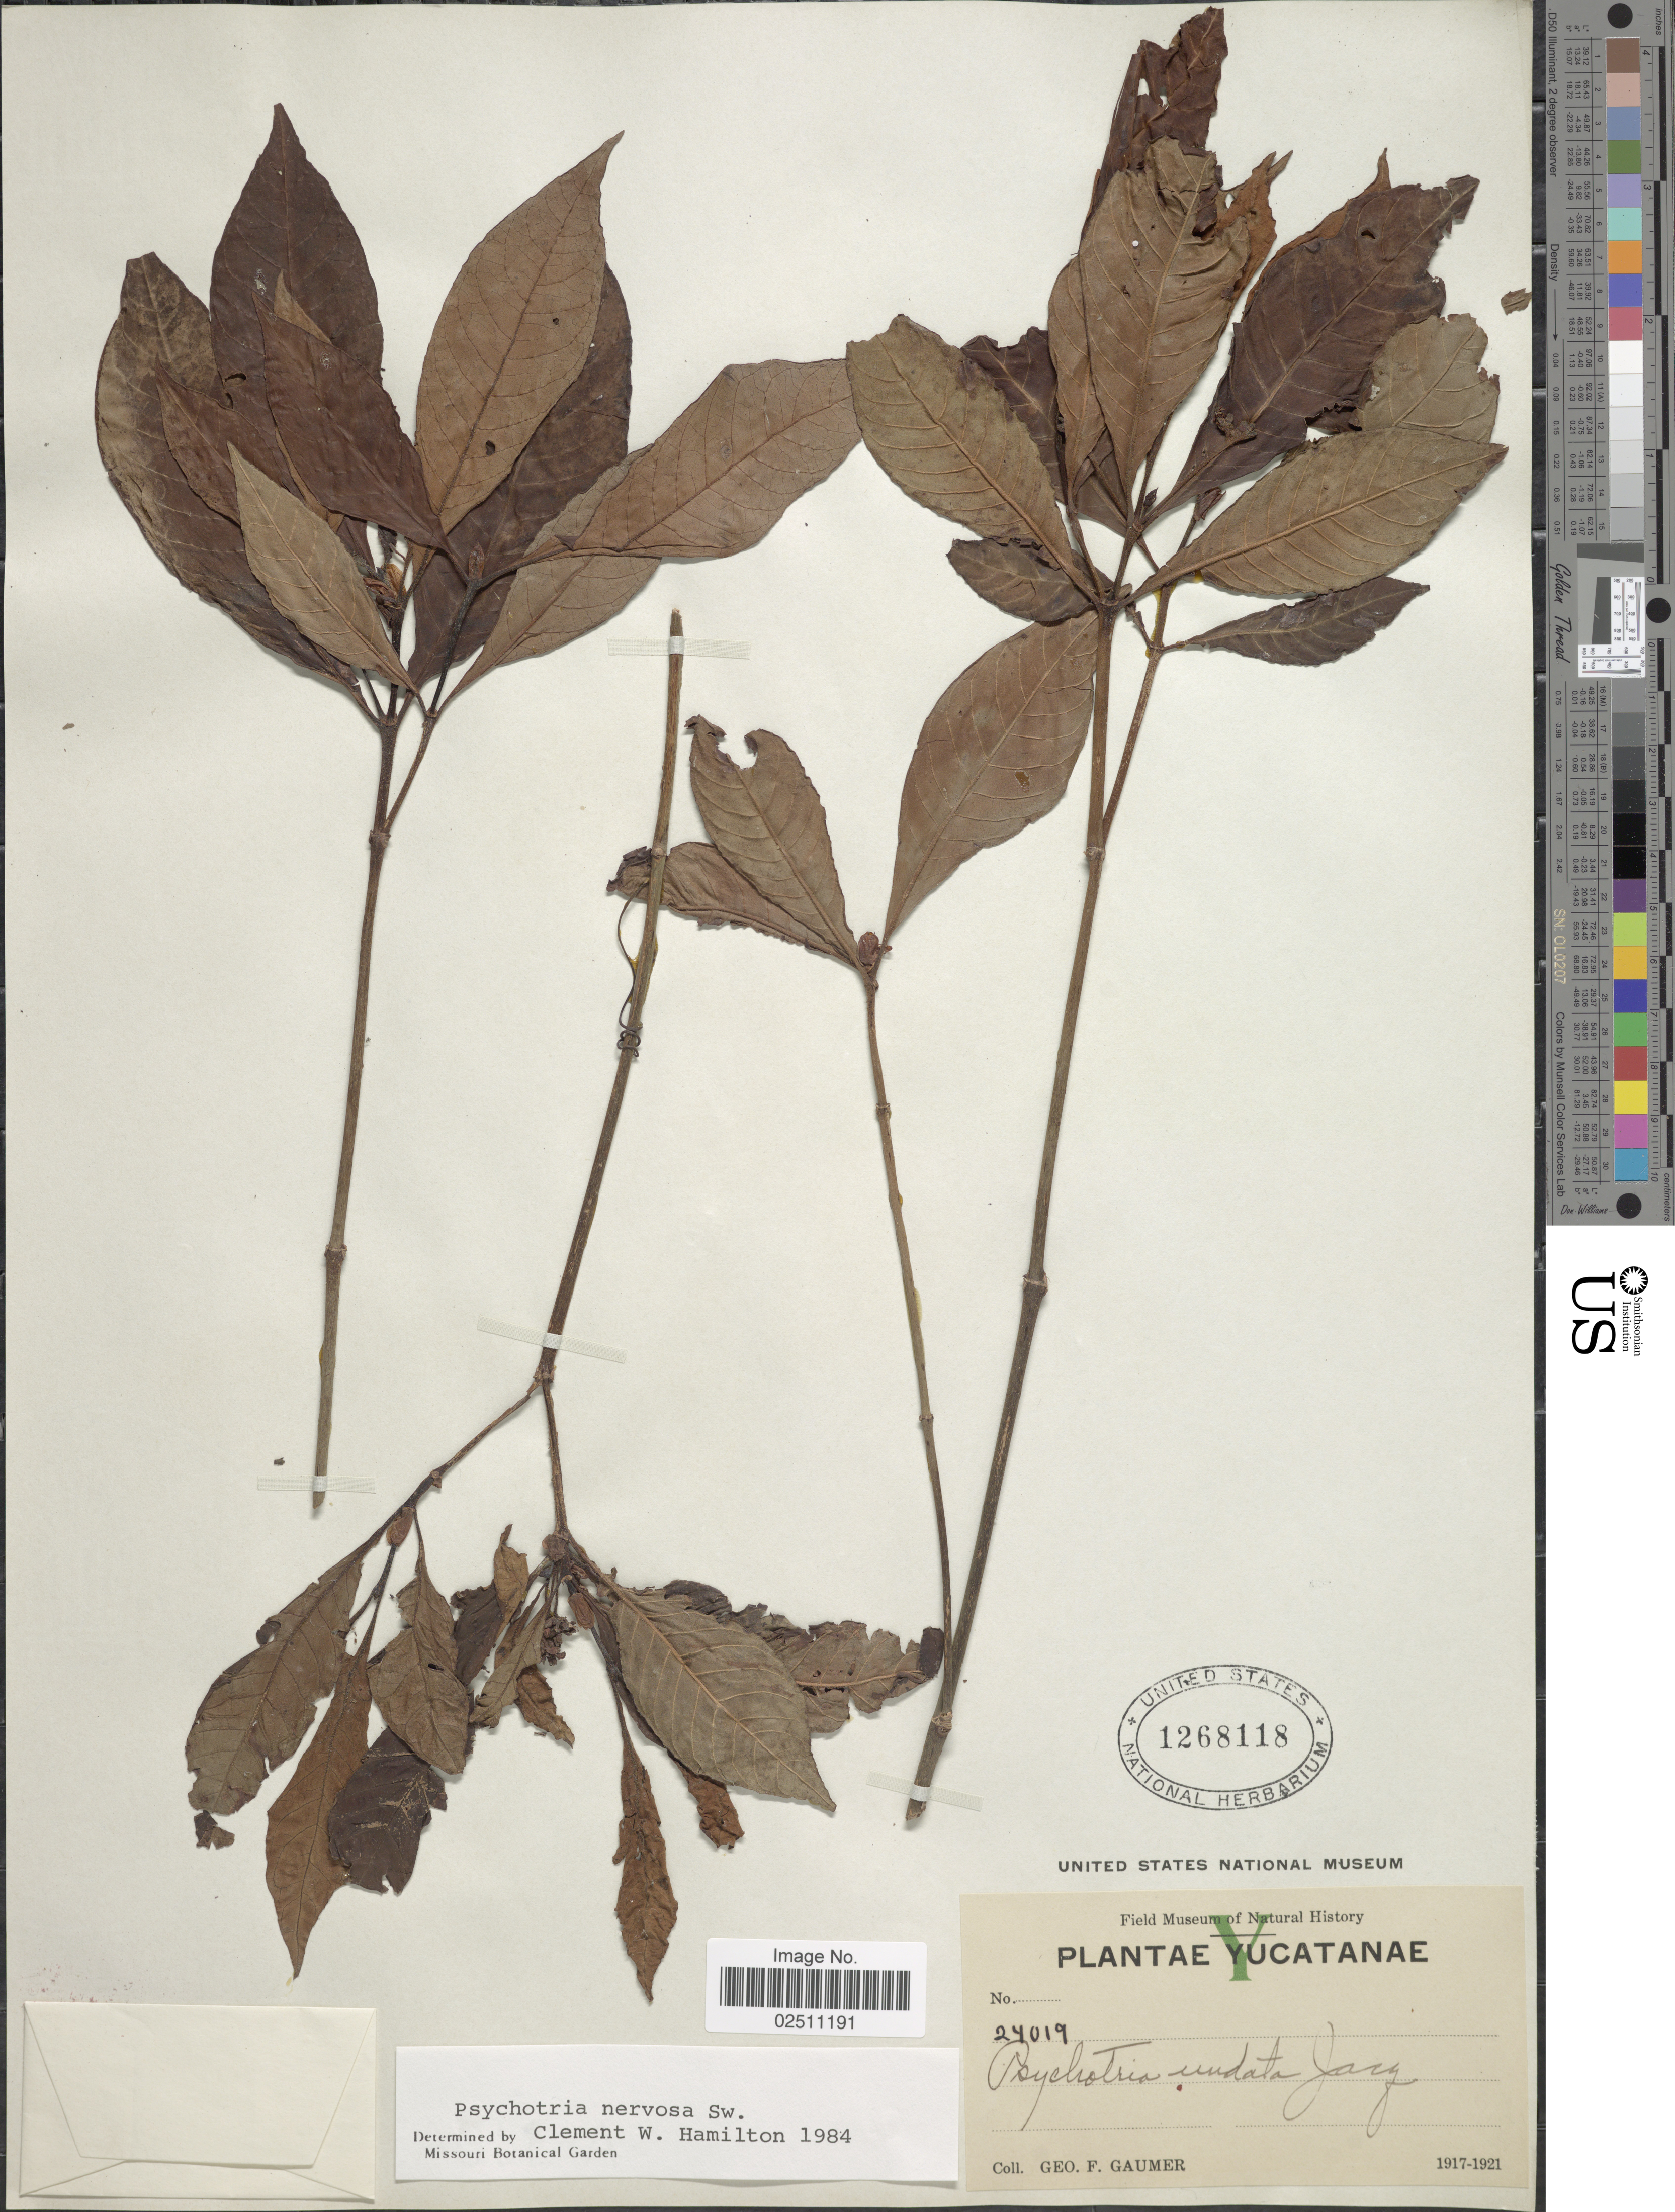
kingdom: Plantae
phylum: Tracheophyta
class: Magnoliopsida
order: Gentianales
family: Rubiaceae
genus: Psychotria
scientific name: Psychotria nervosa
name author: Sw.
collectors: G. F. Gaumer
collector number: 24019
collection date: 1917/1921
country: Mexico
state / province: Yucatán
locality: Yucatanae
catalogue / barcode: US 1268118